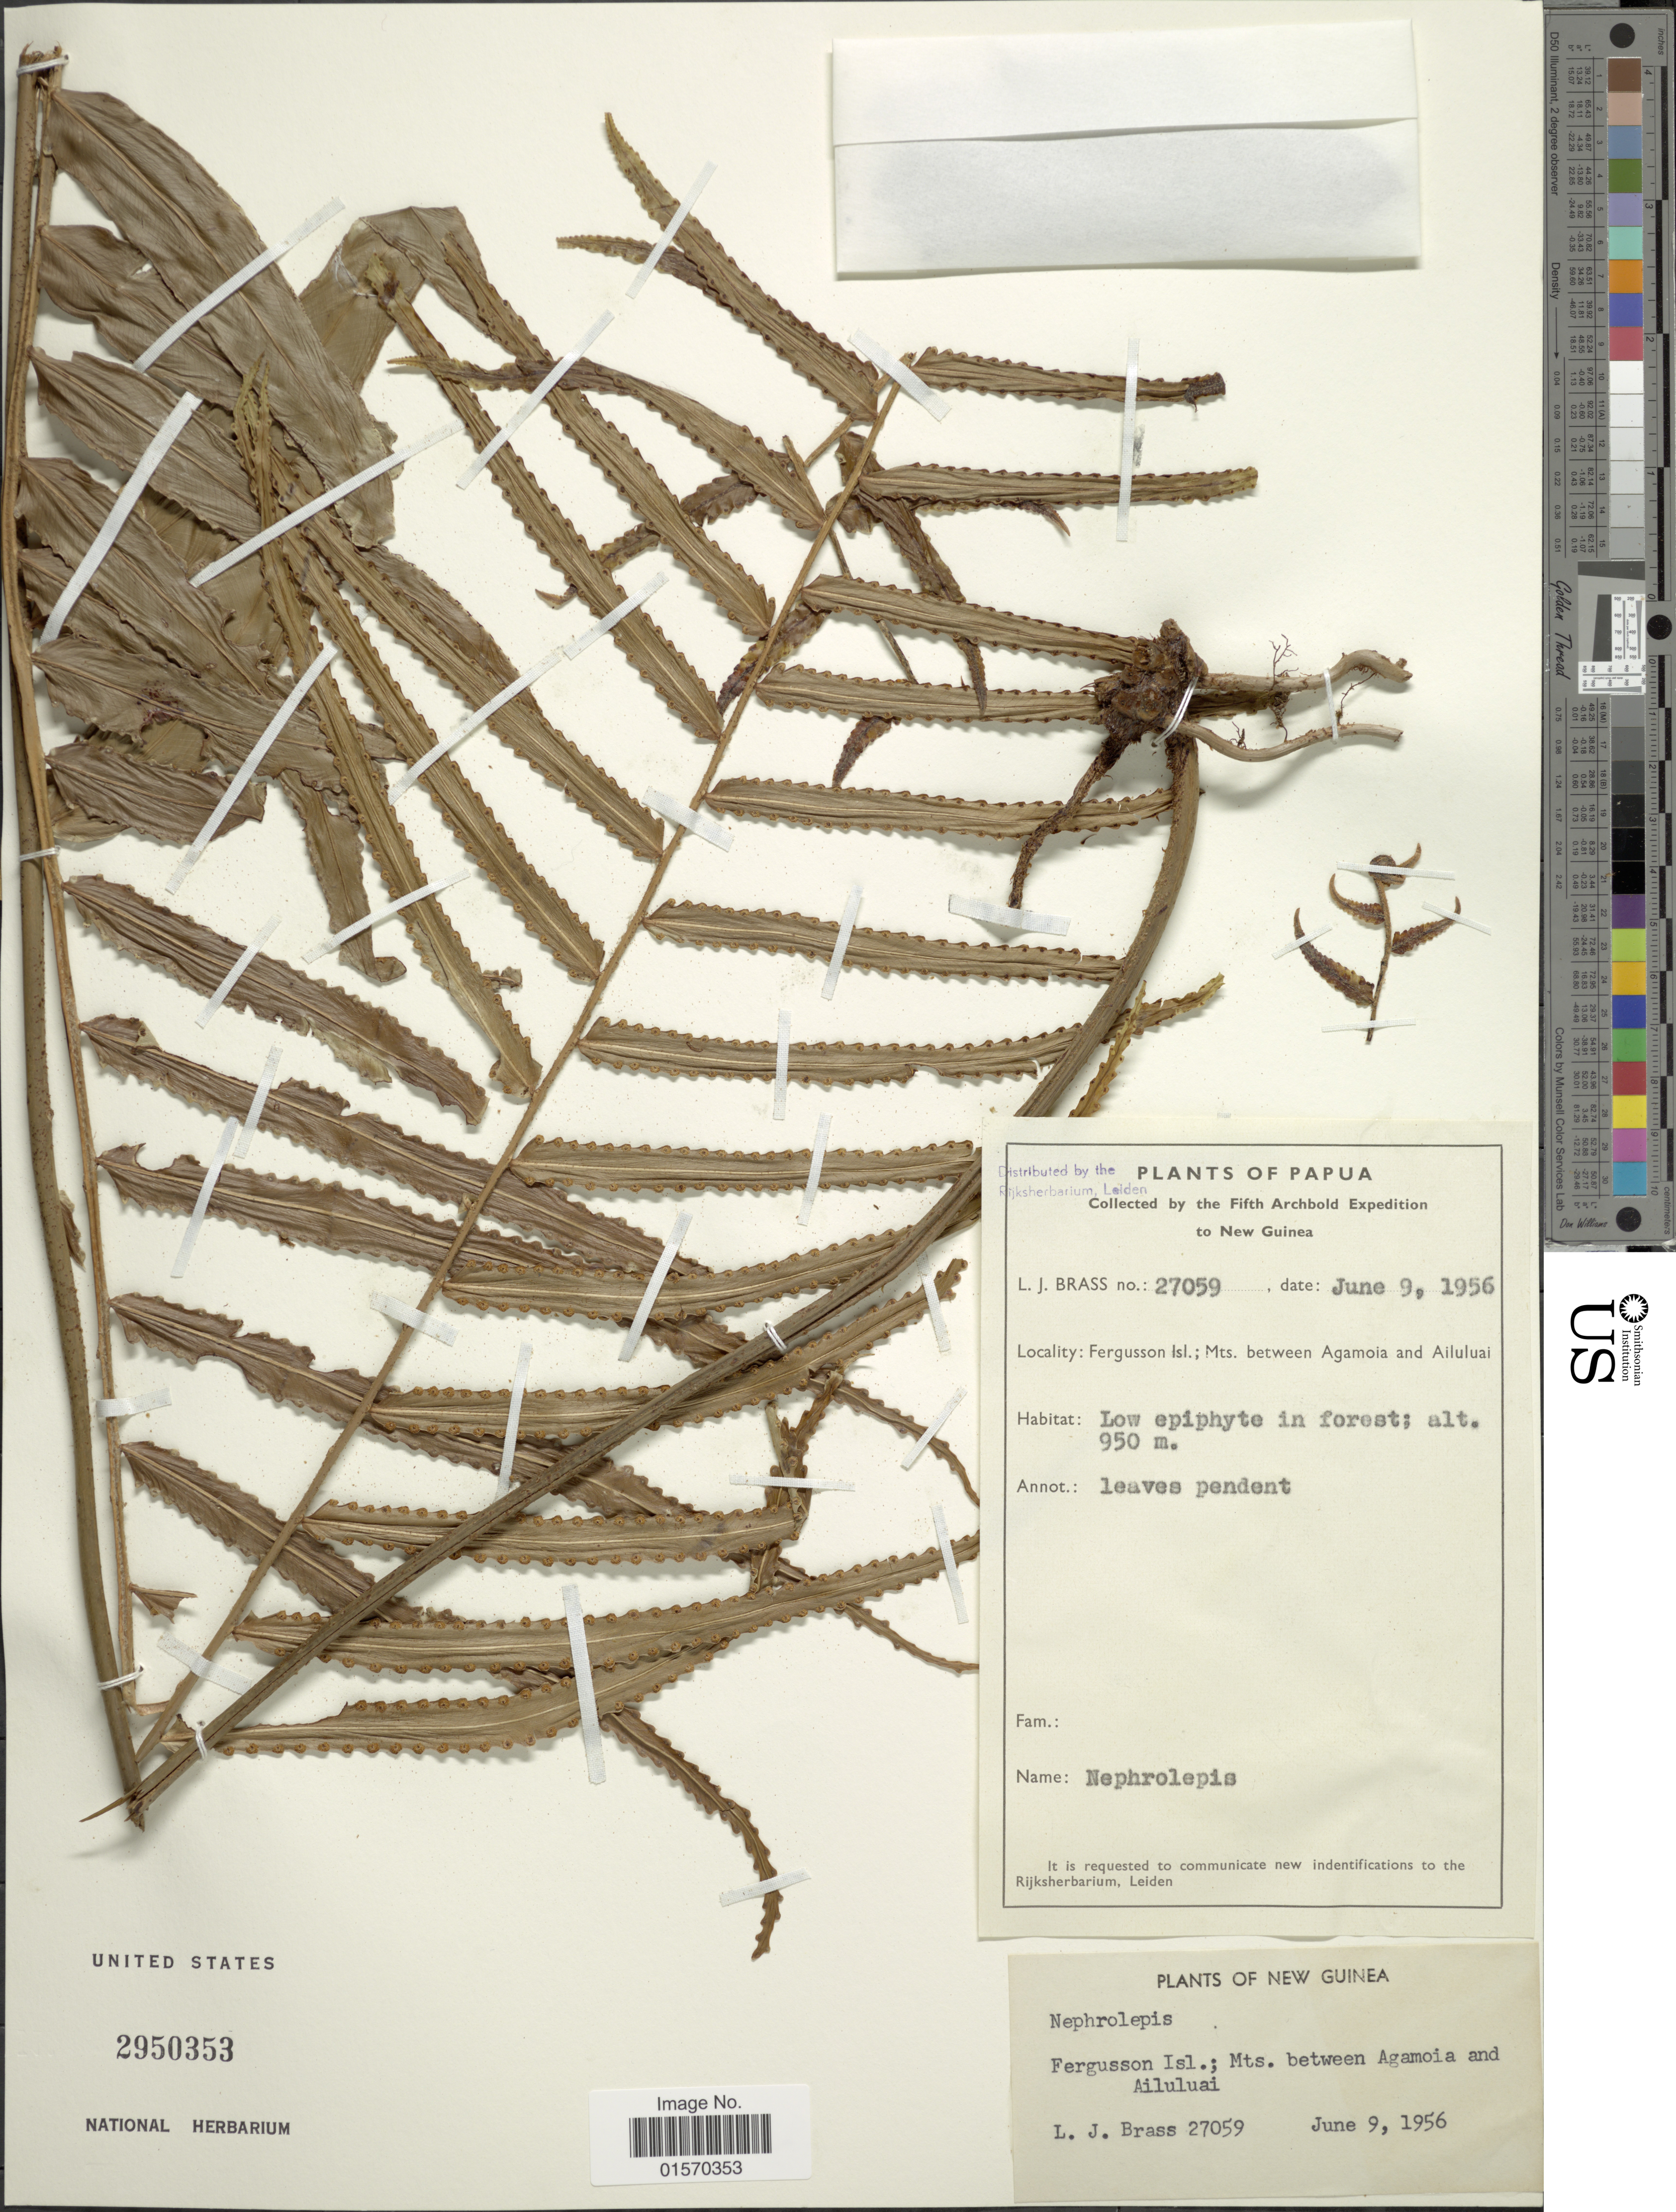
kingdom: Plantae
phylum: Tracheophyta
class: Polypodiopsida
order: Polypodiales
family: Nephrolepidaceae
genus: Nephrolepis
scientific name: Nephrolepis acuminata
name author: (Houtt.) Kuhn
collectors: L. J. Brass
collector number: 27059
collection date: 1956-06-09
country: Papua New Guinea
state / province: Milne Bay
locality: Papua. New Guinea. Fergusson Isl.; Mts. between Agamoia and Alluluai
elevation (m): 950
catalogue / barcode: US 2950353